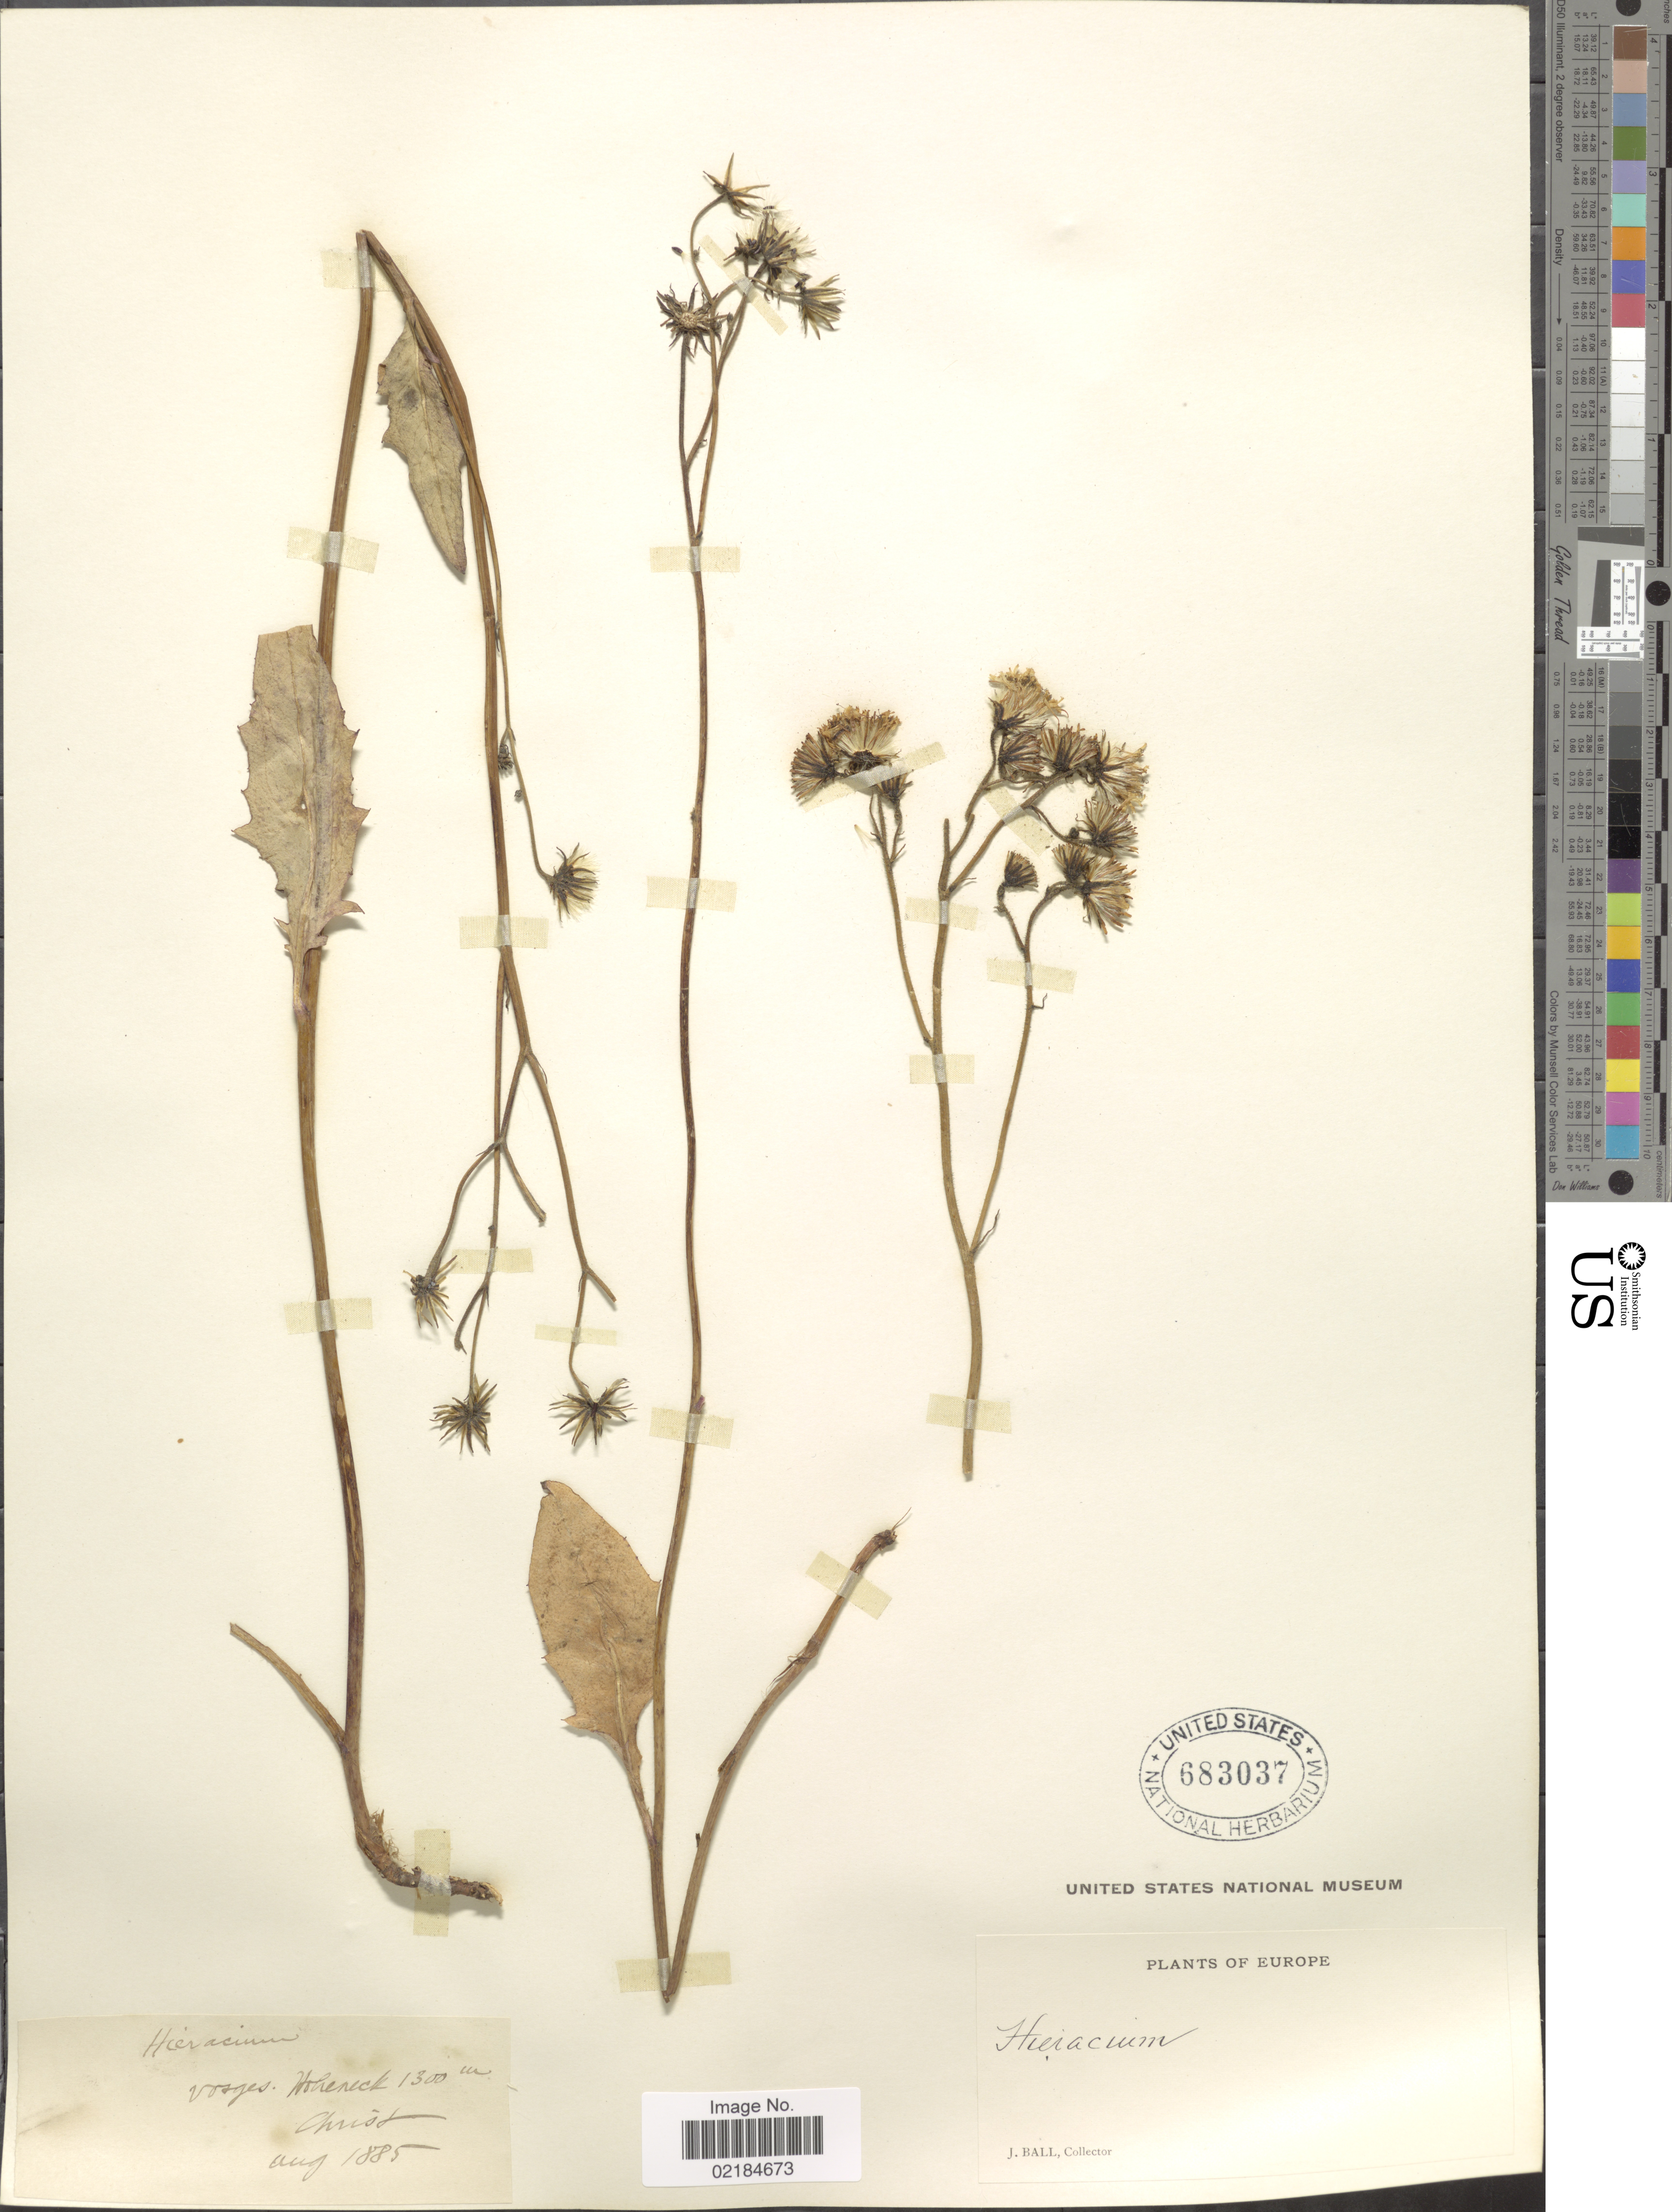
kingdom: Plantae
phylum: Tracheophyta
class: Magnoliopsida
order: Asterales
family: Asteraceae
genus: Hieracium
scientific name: Hieracium repandulare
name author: Druce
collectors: J. Ball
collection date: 1885-08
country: Austria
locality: Europe, Hoheneck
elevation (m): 1300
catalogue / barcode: US 683037